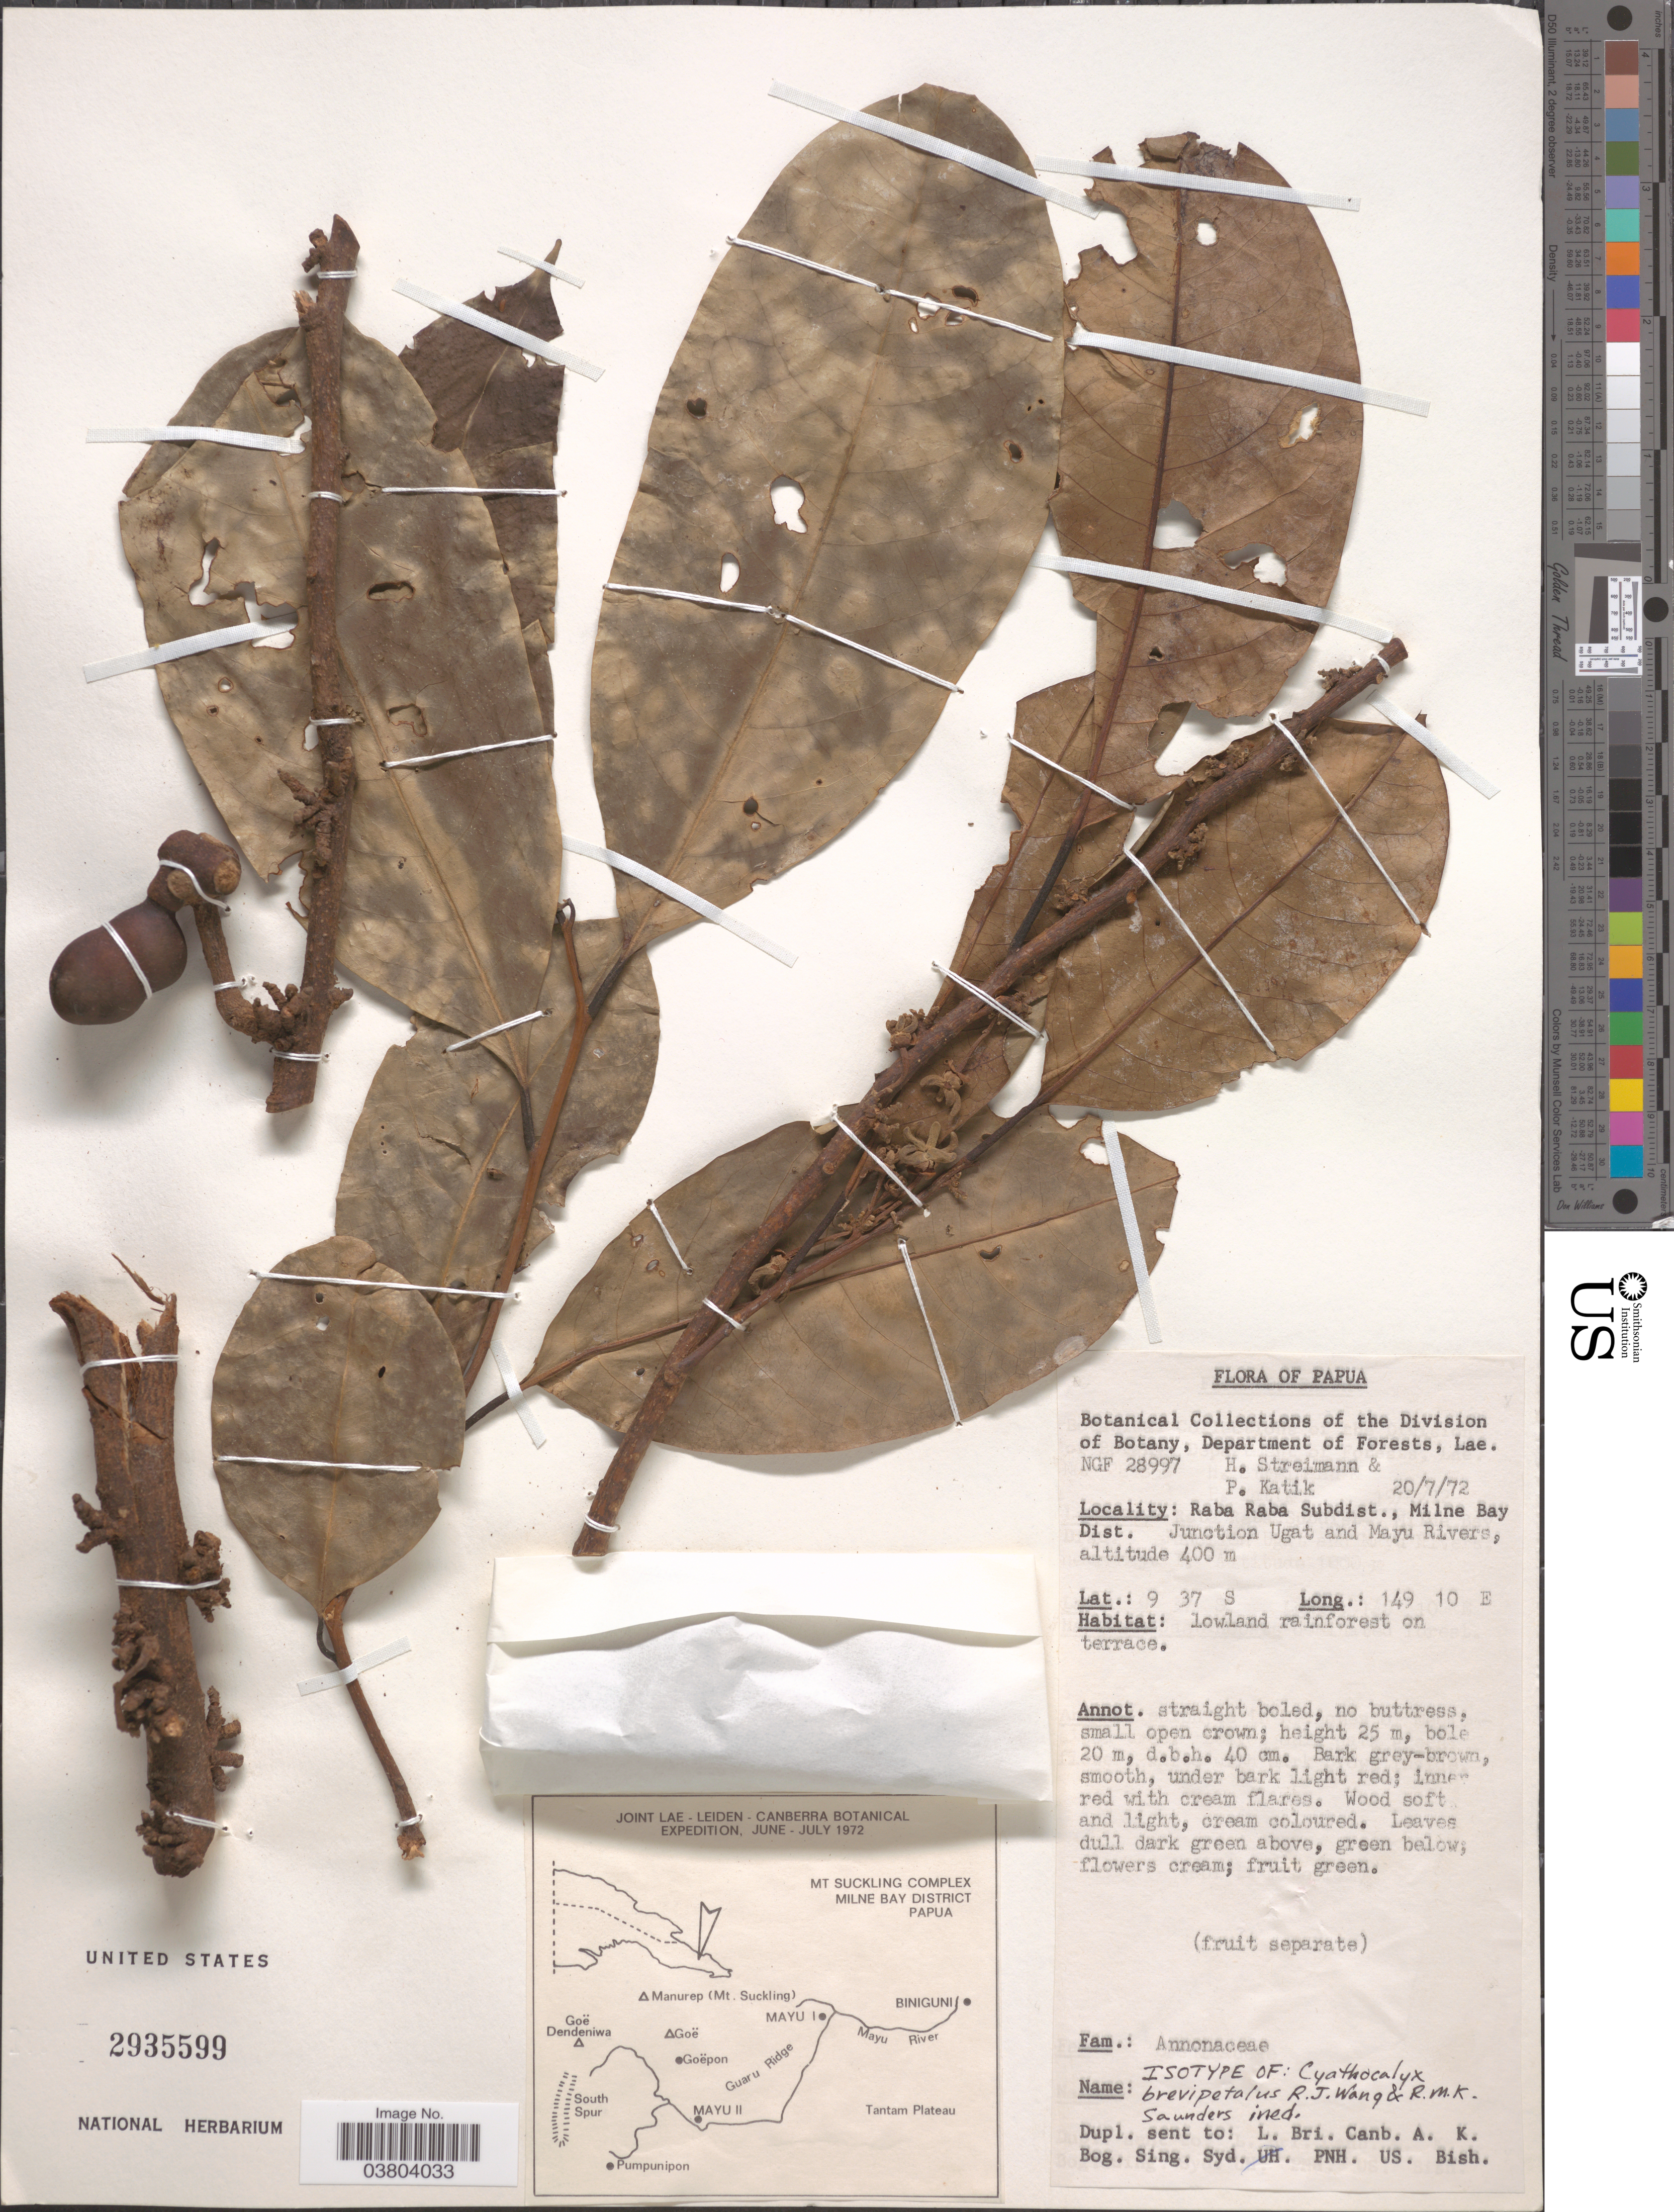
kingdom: Plantae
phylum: Tracheophyta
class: Magnoliopsida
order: Magnoliales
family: Annonaceae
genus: Cyathocalyx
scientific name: Cyathocalyx sp.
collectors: H. Streimann & P. Katik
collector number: NGF28997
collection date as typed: Transcribed d/m/y: 20/7/72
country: Papua New Guinea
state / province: Milne Bay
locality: Papua. Raba Raba Subdist., Milne Bay Dist. Junction Ugat and Mayu River.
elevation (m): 400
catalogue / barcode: US 2935599